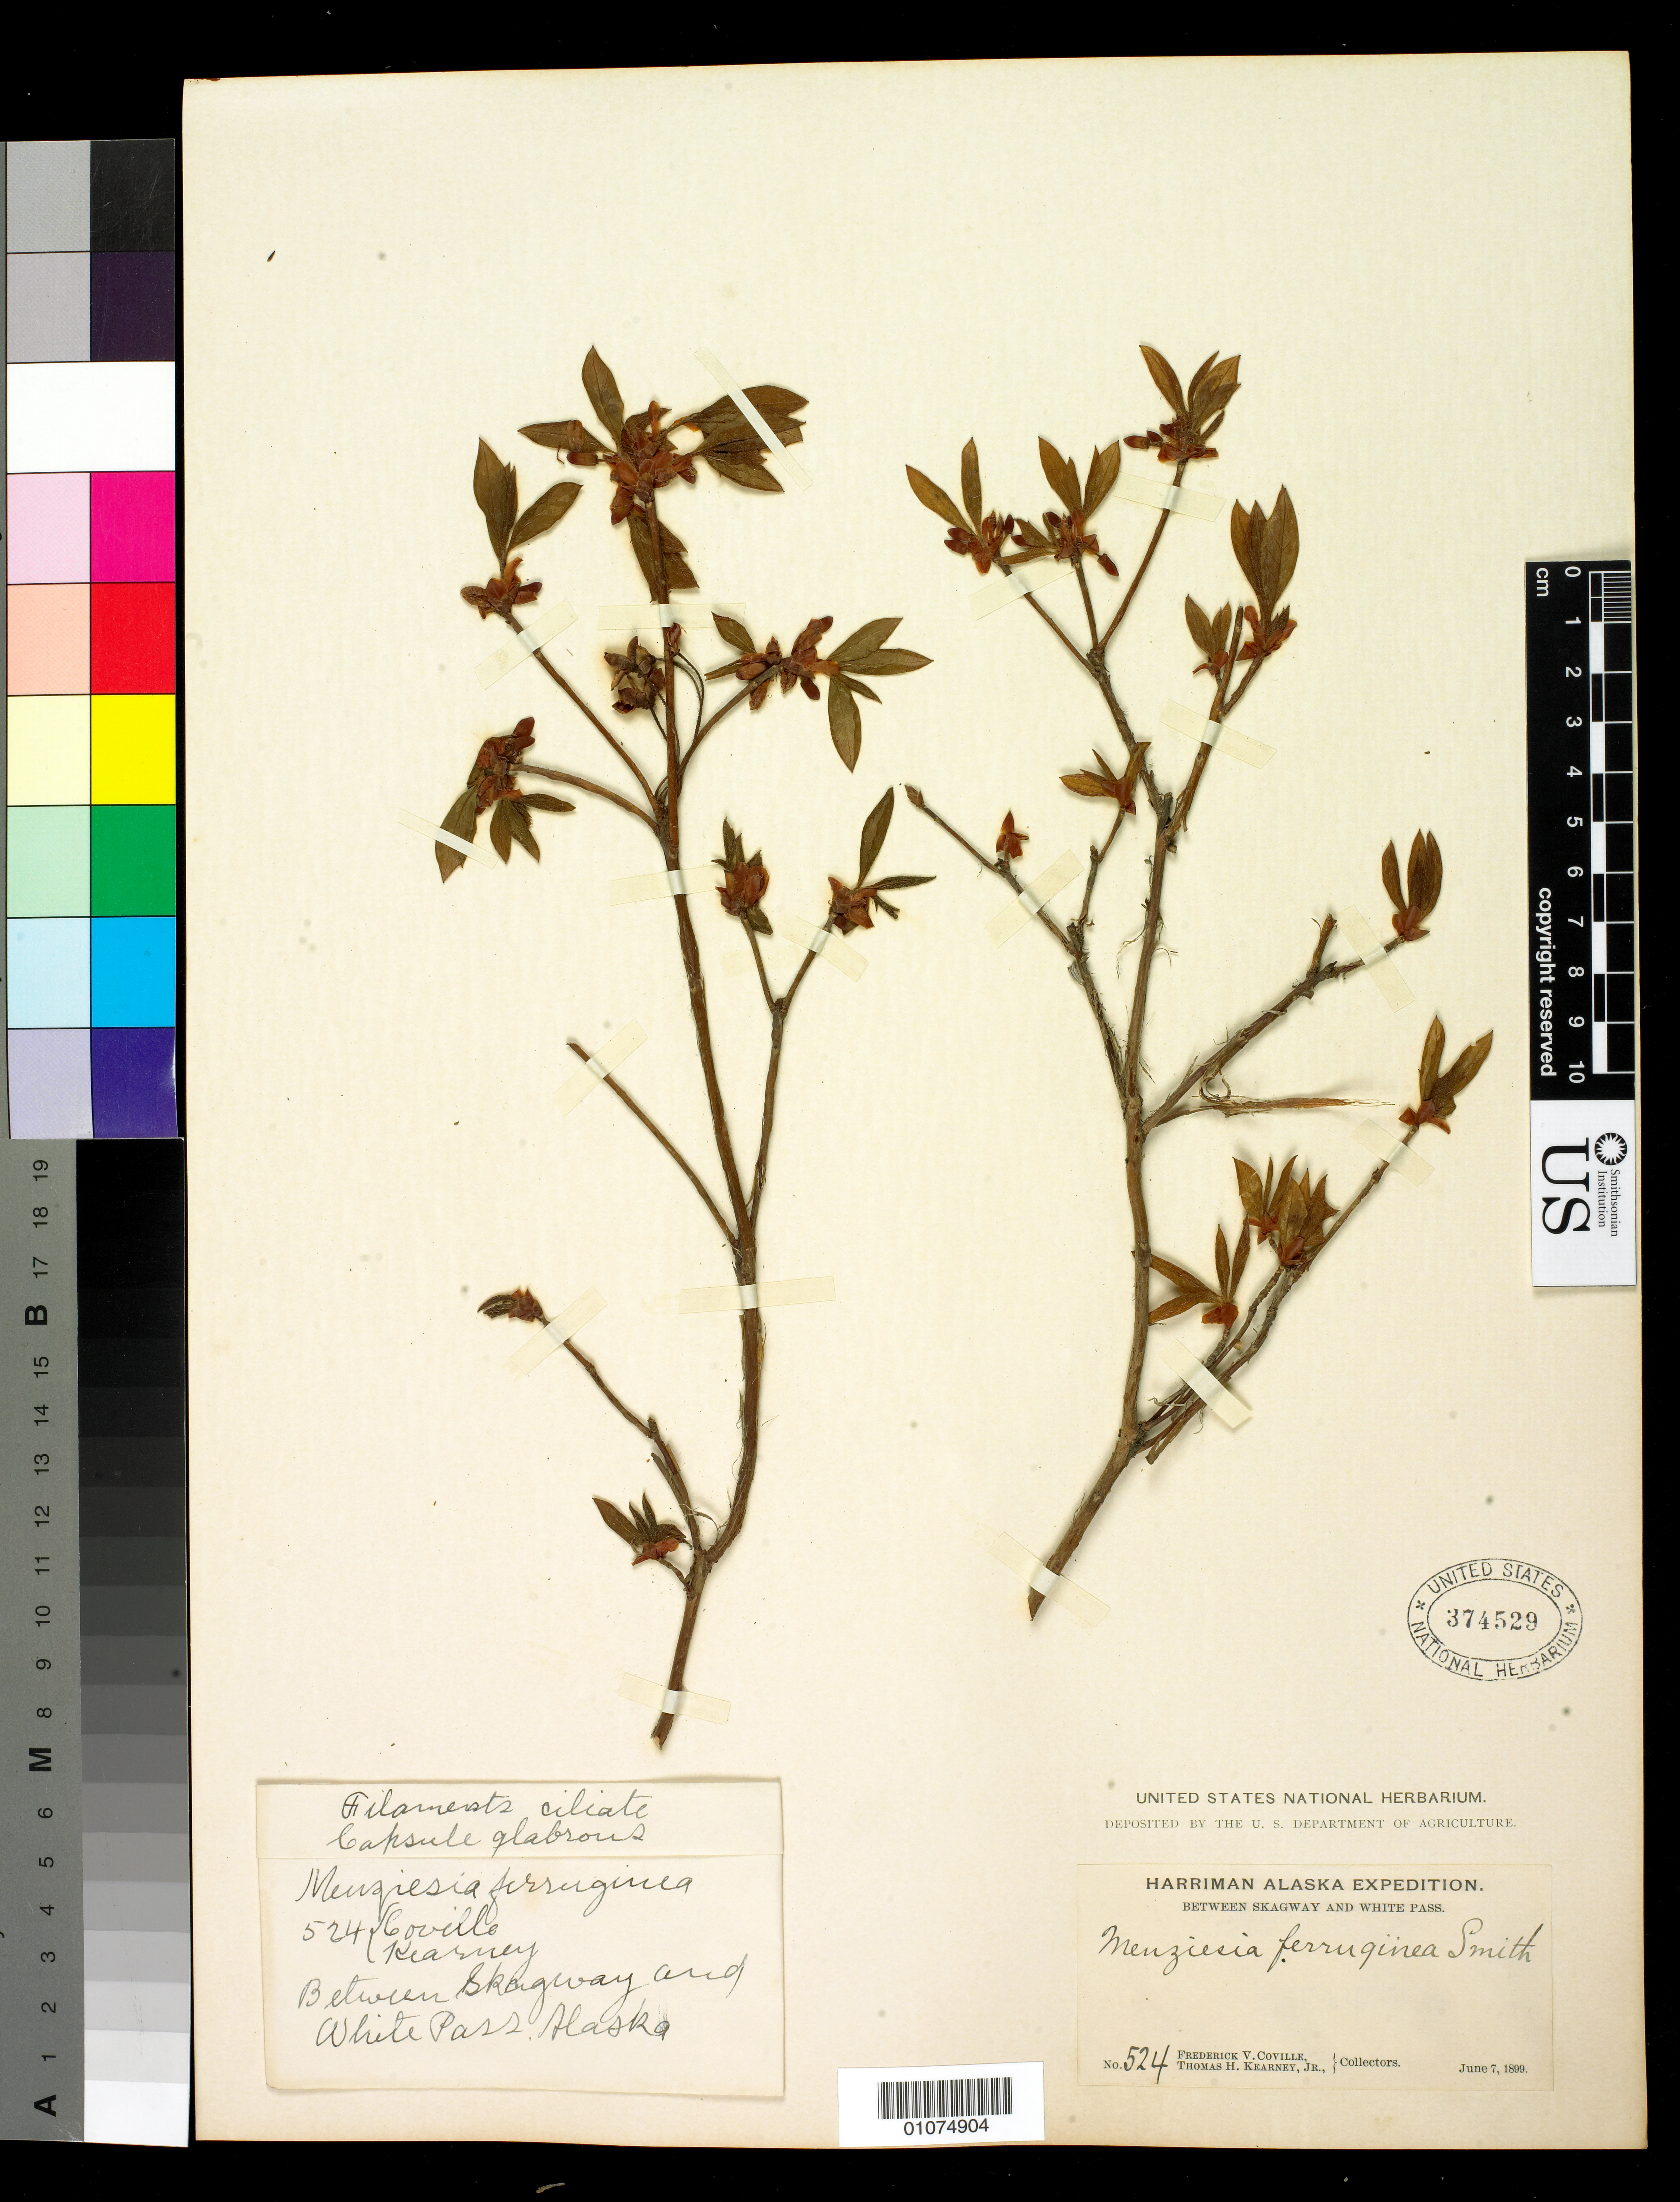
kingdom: Plantae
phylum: Tracheophyta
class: Magnoliopsida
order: Ericales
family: Ericaceae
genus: Menziesia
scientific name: Menziesia ferruginea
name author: Sm.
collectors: F. V. Coville & T. H. Kearney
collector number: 524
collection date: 1899-06-07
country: United States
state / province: Alaska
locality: Between Skagway and White Pass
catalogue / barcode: US 374529